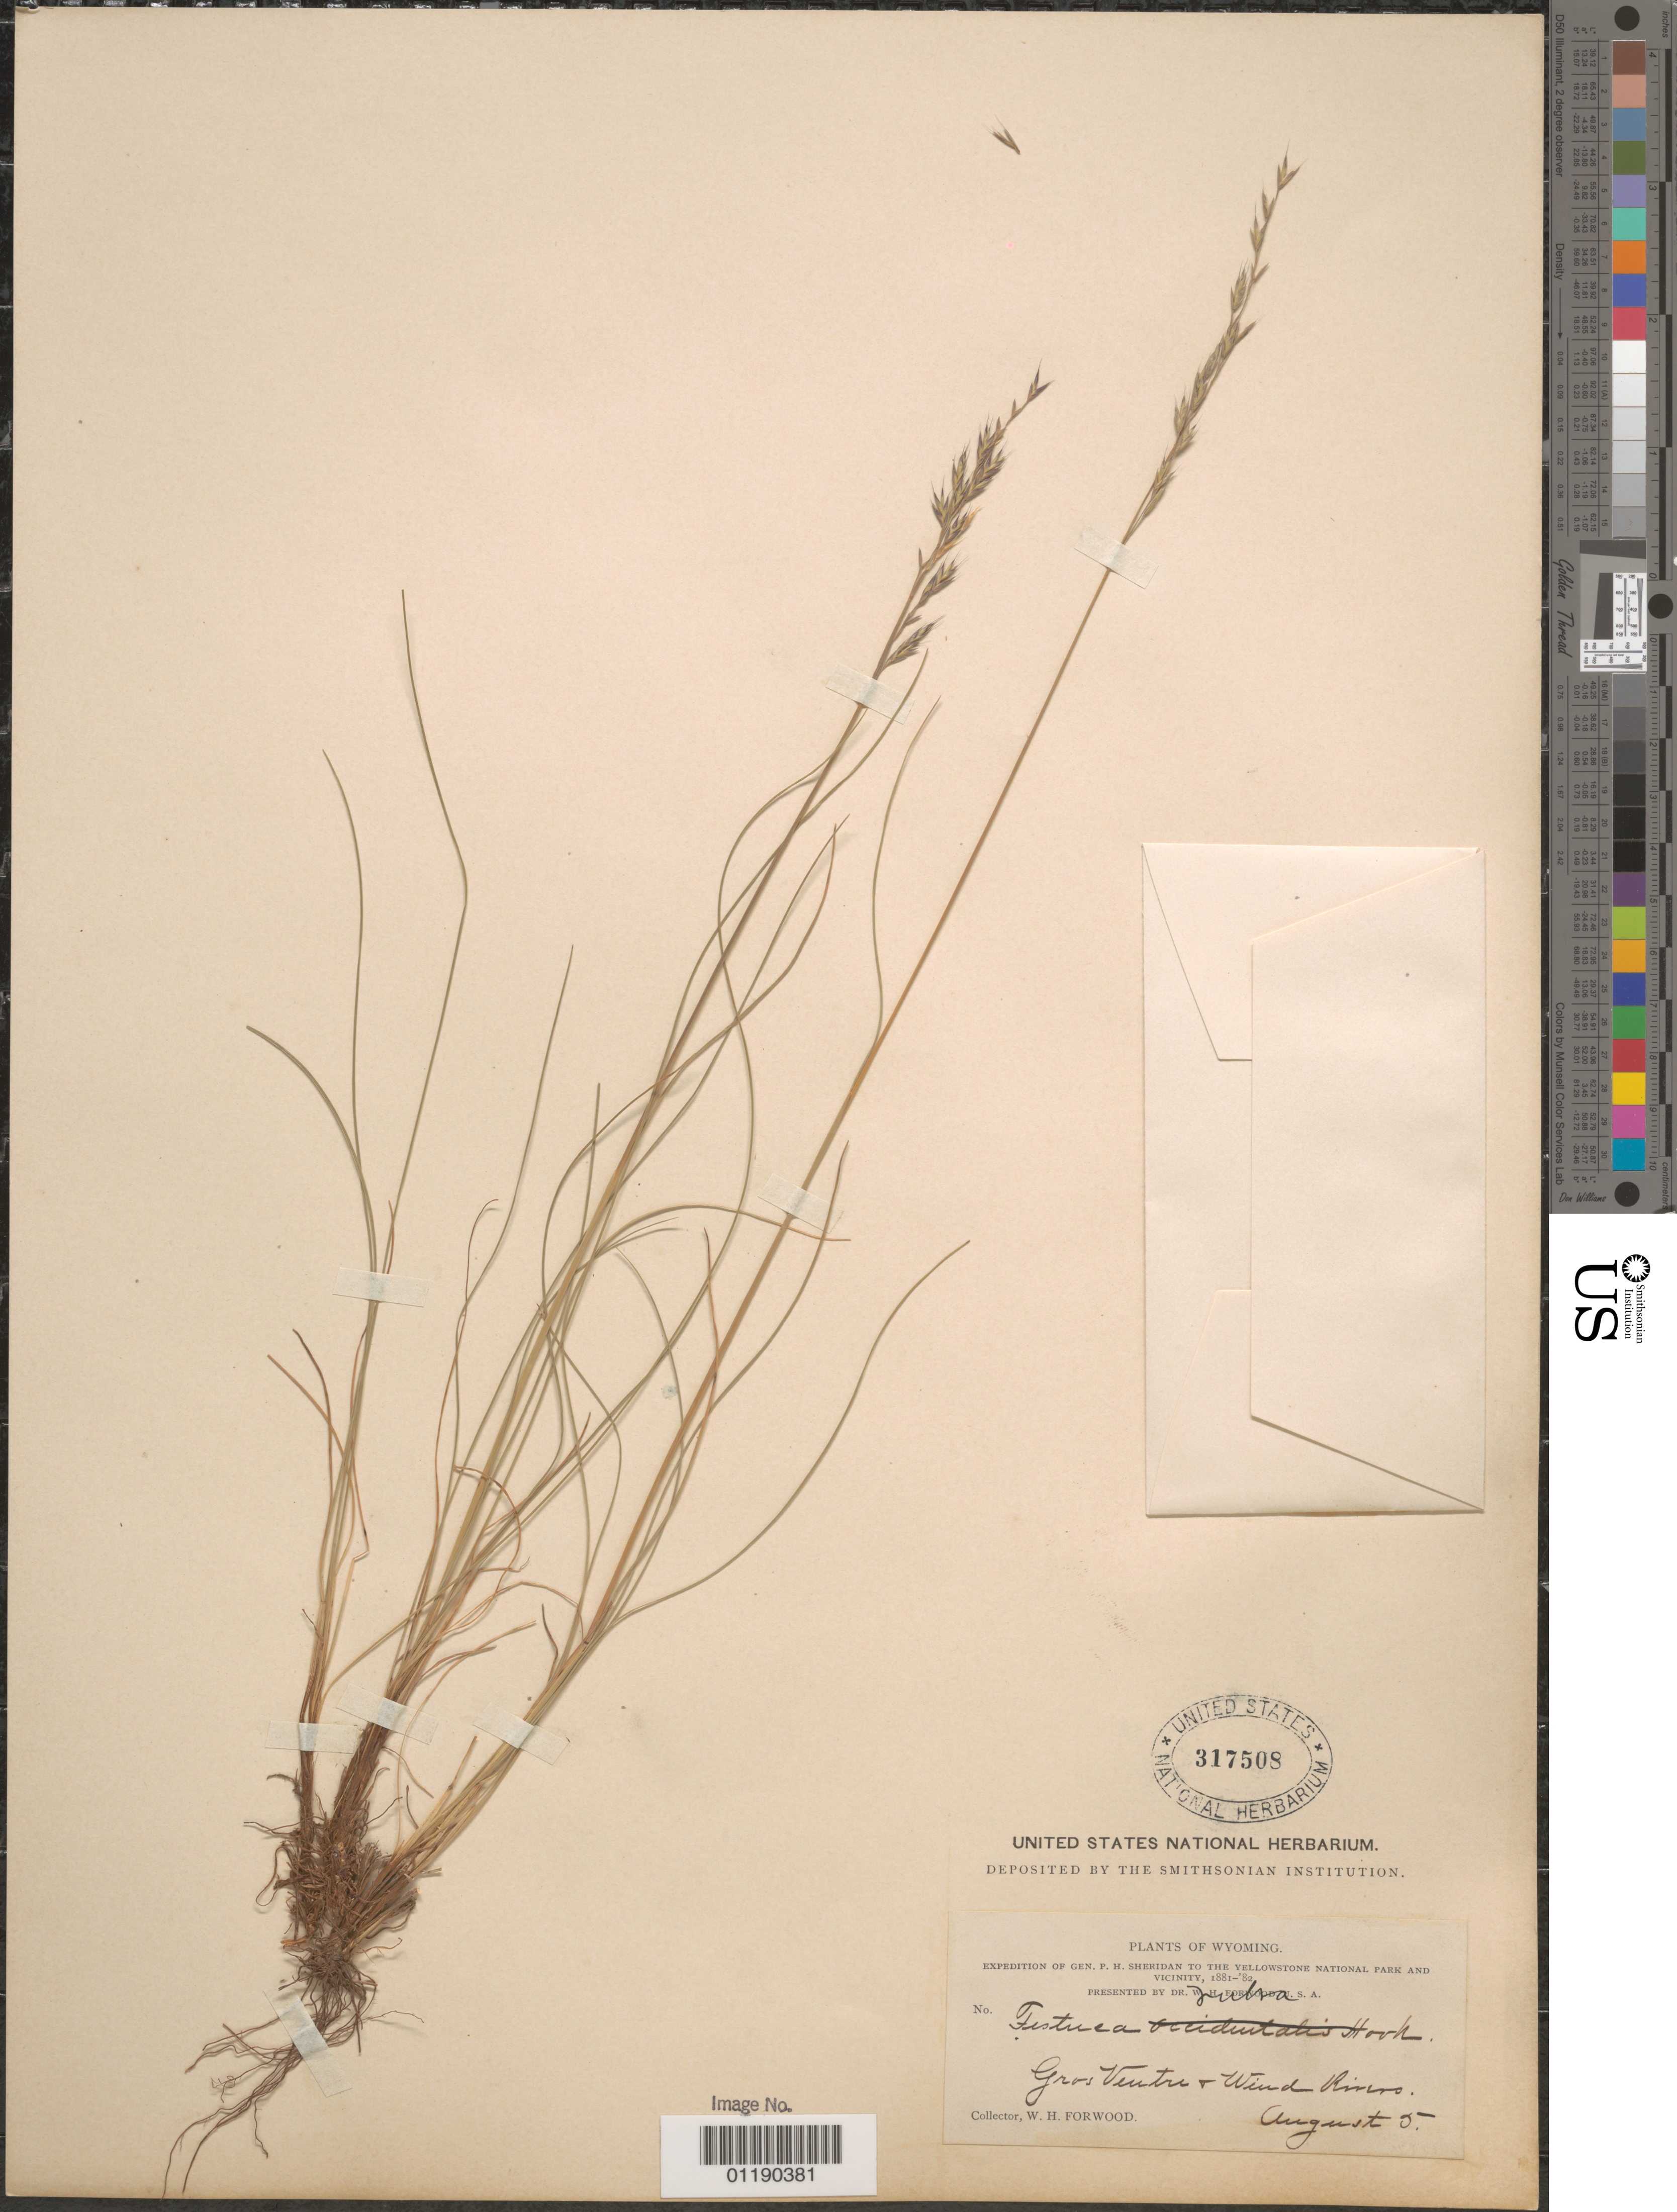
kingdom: Plantae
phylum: Tracheophyta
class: Liliopsida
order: Poales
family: Poaceae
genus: Festuca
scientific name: Festuca rubra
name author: L.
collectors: W. Forwood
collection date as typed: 05 Aug 1881 to 05 Aug 1882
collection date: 1881-08-05/1882-08-05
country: United States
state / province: Wyoming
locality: Gros Ventre+ Wind River.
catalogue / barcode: US 317508